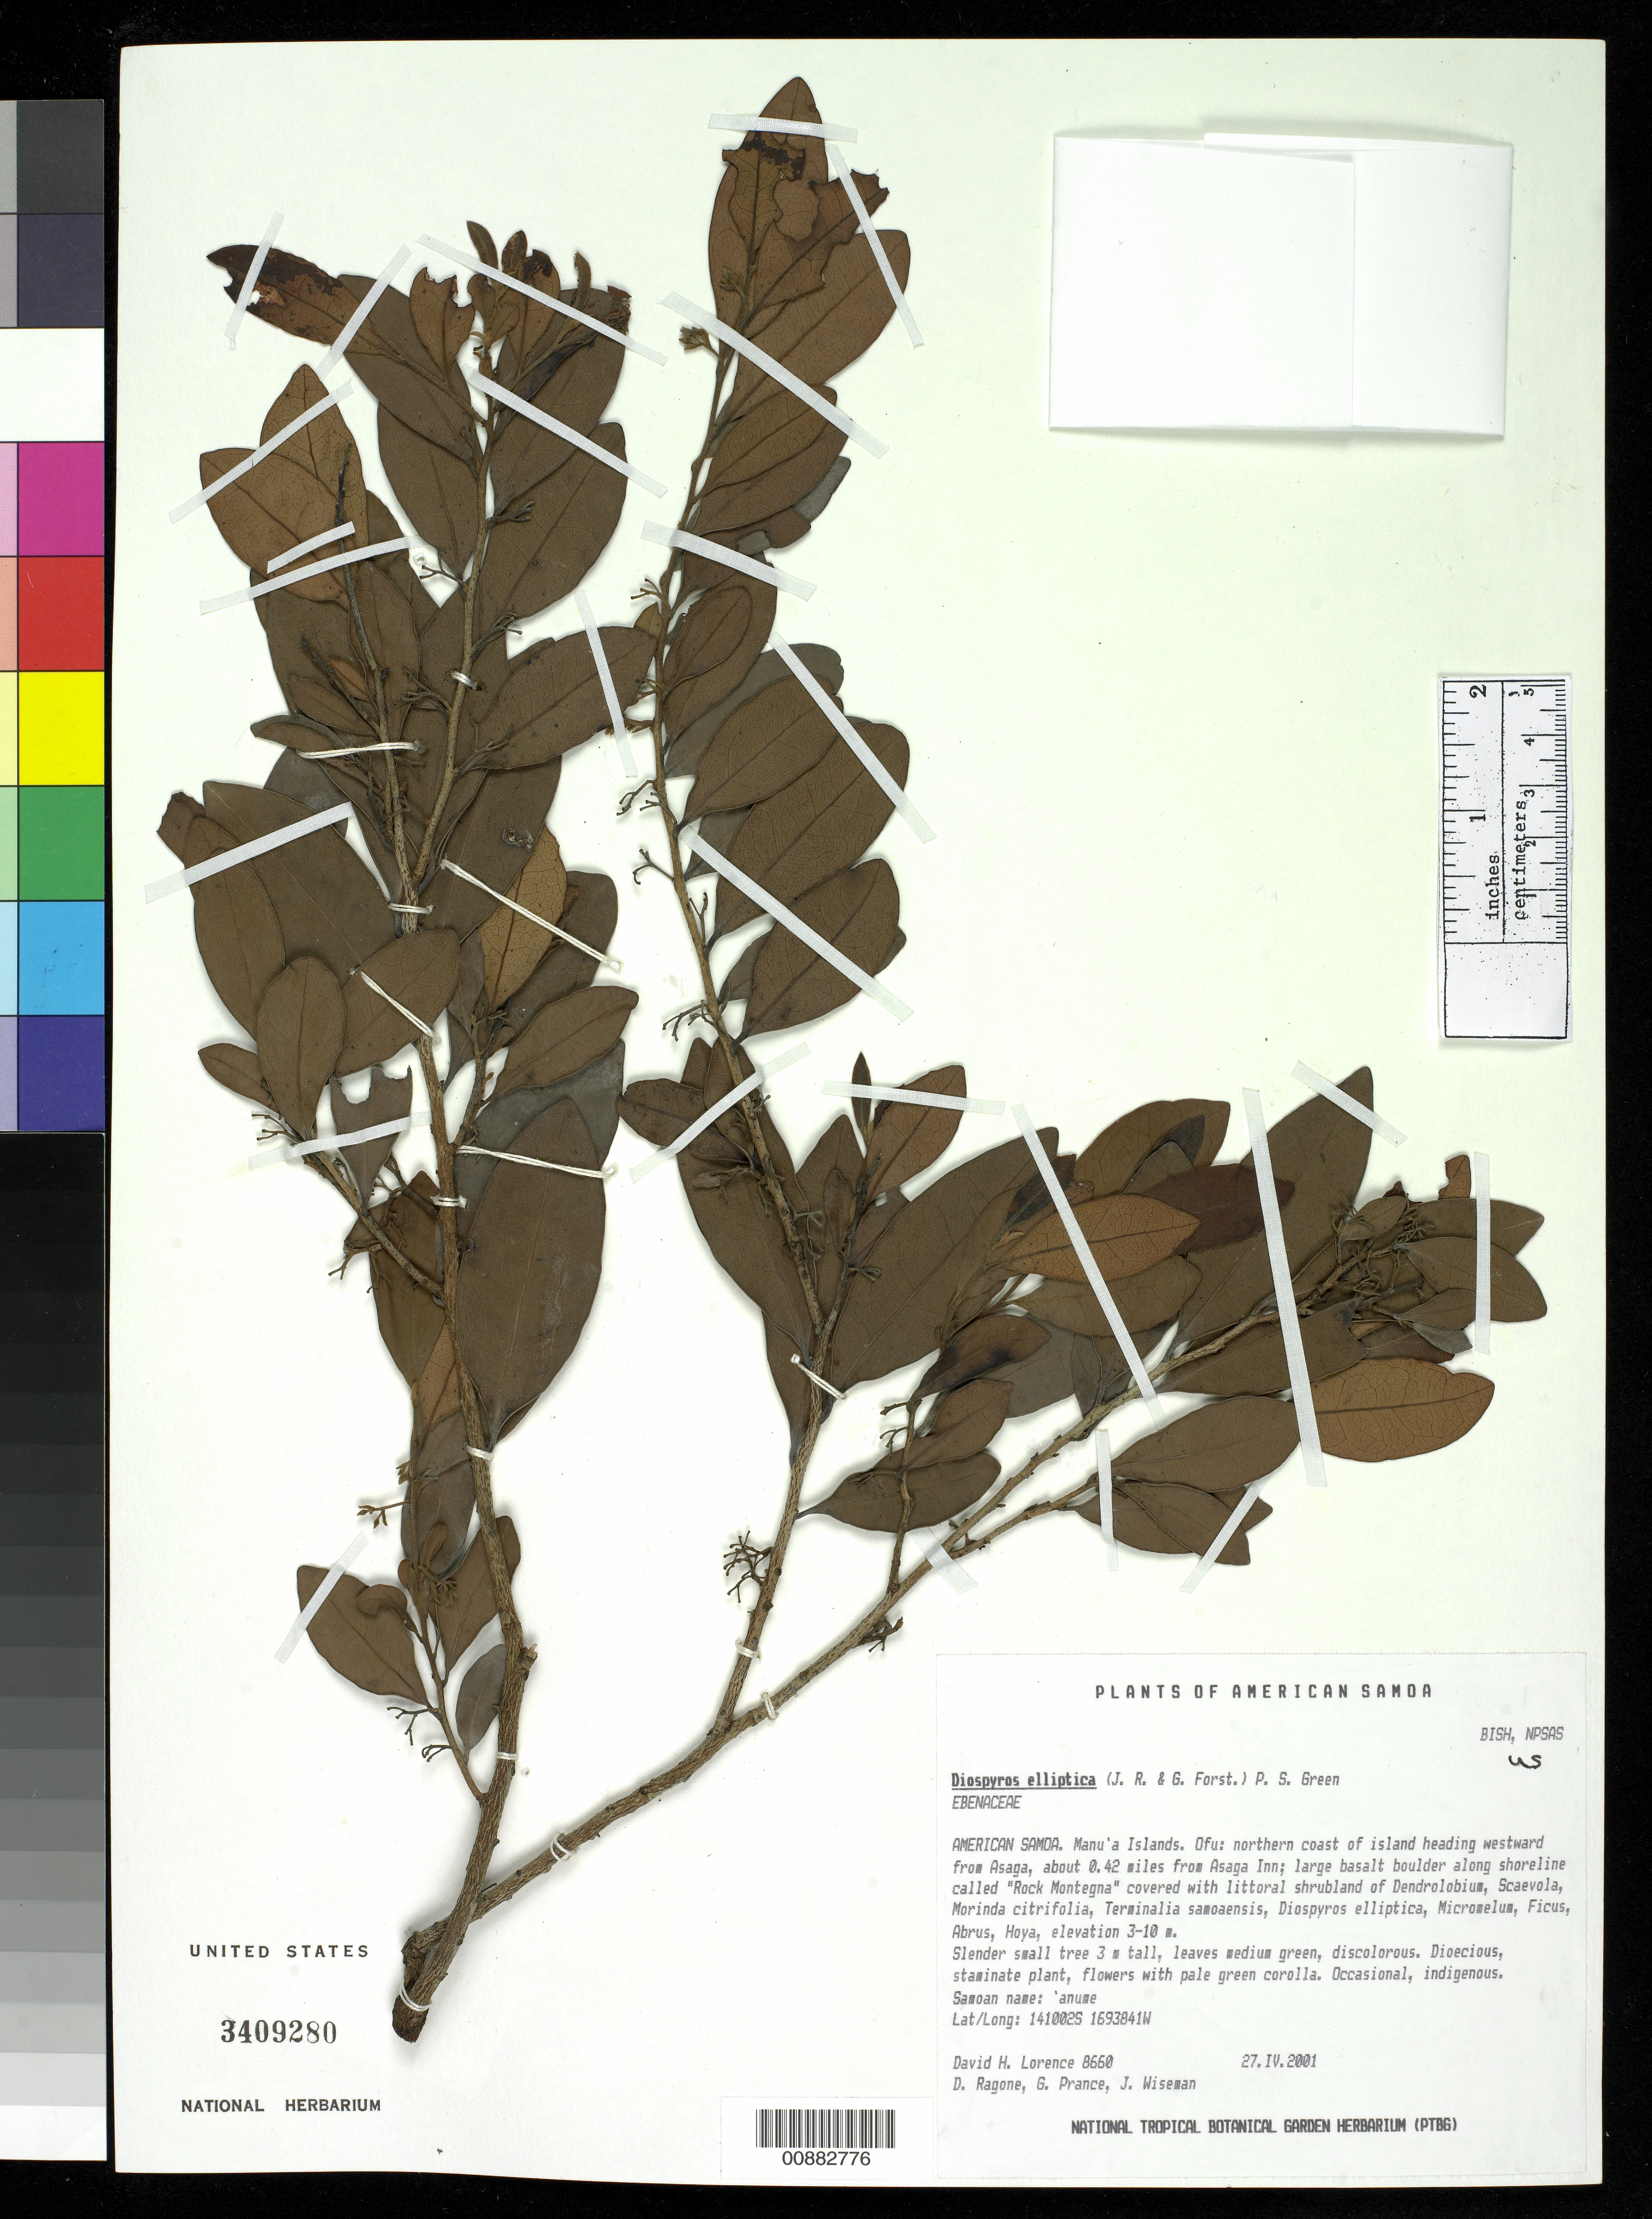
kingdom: Plantae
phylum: Tracheophyta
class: Magnoliopsida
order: Ericales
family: Ebenaceae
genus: Diospyros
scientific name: Diospyros elliptica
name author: P.S. Green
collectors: D. Lorence, D. Ragone, G. T. Prance & J. Wiseman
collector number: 8660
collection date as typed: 27 Apr 2001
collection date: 2001-04-27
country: American Samoa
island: Ofu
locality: Ofu: northern coast of island W from Asaga ~0.42miles from Asaga Inn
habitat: Large basalt boulder along shoreline called 'Rock Montegna' covered w littoral shrubland of Dendrolobium, Scaevola, etc.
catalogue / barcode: US 3409280